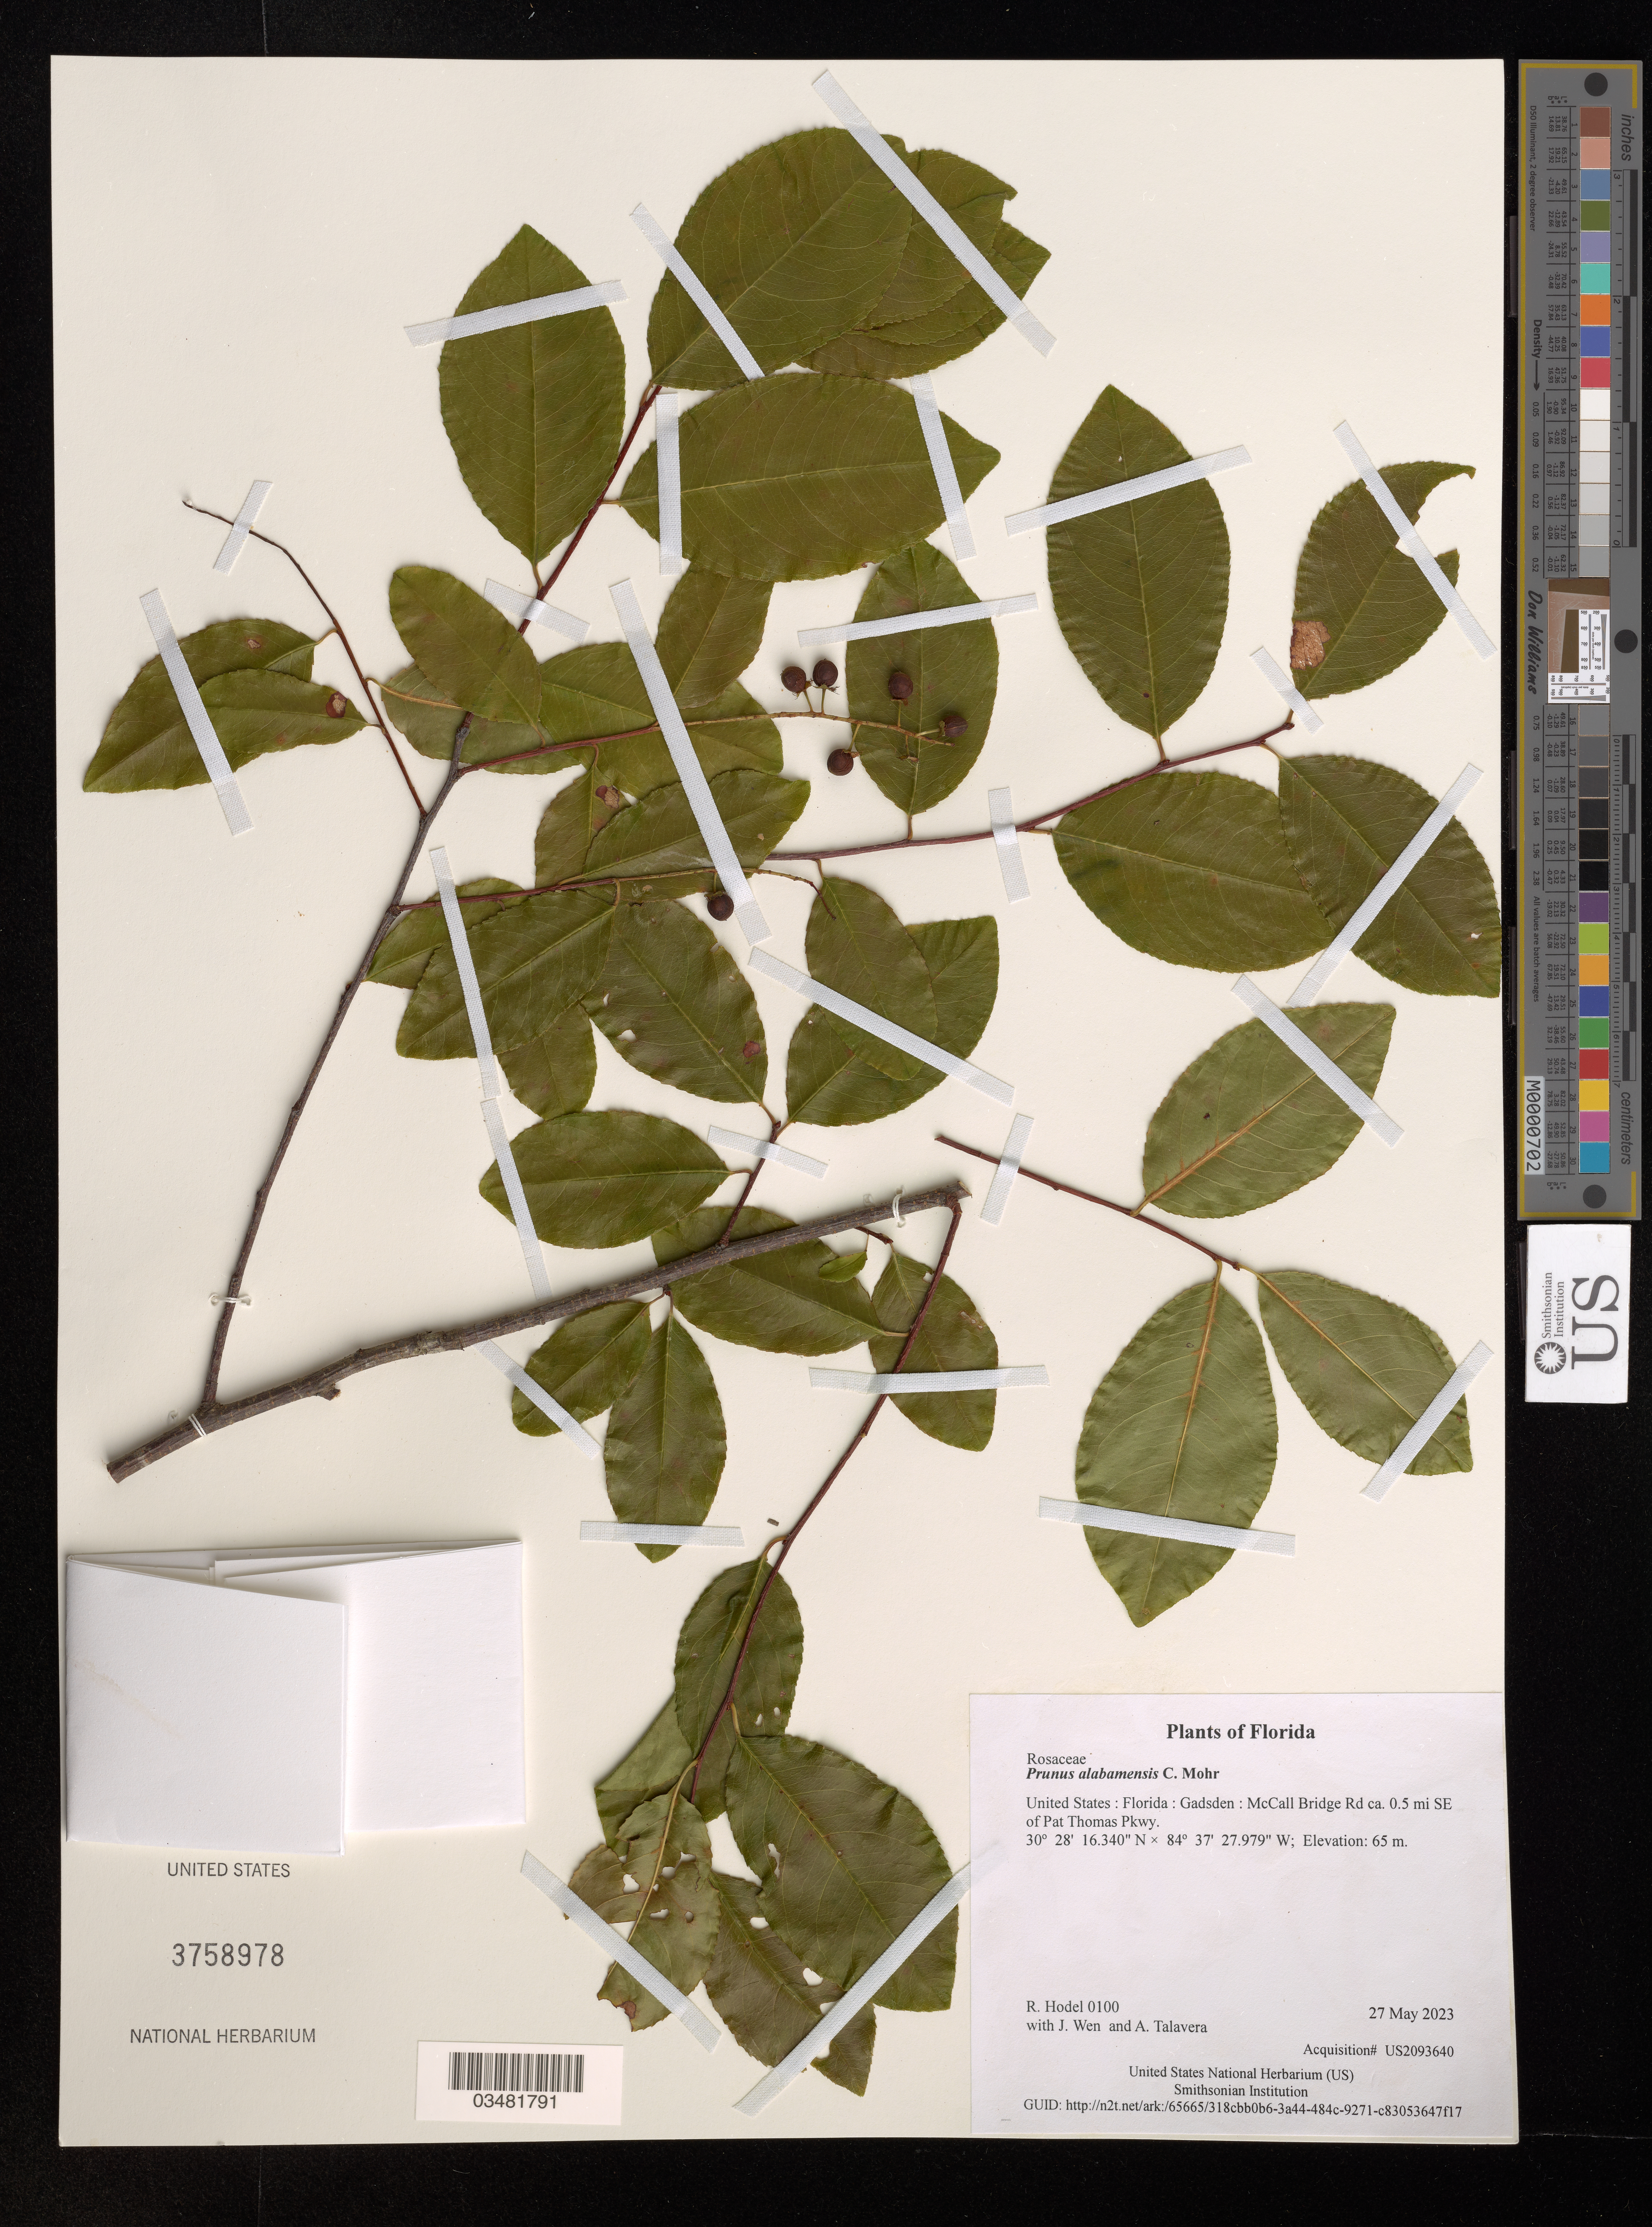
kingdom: Plantae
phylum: Tracheophyta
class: Magnoliopsida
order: Rosales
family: Rosaceae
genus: Prunus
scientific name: Prunus alabamensis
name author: C. Mohr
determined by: Hodel, Richard G. J.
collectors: R. Hodel, J. Wen & A. Talavera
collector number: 0100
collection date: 2023-05-27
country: United States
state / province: Florida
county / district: Gadsden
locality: McCall Bridge Rd ca. 0.5 mi SE of Pat Thomas Pkwy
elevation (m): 65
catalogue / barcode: US 3758978